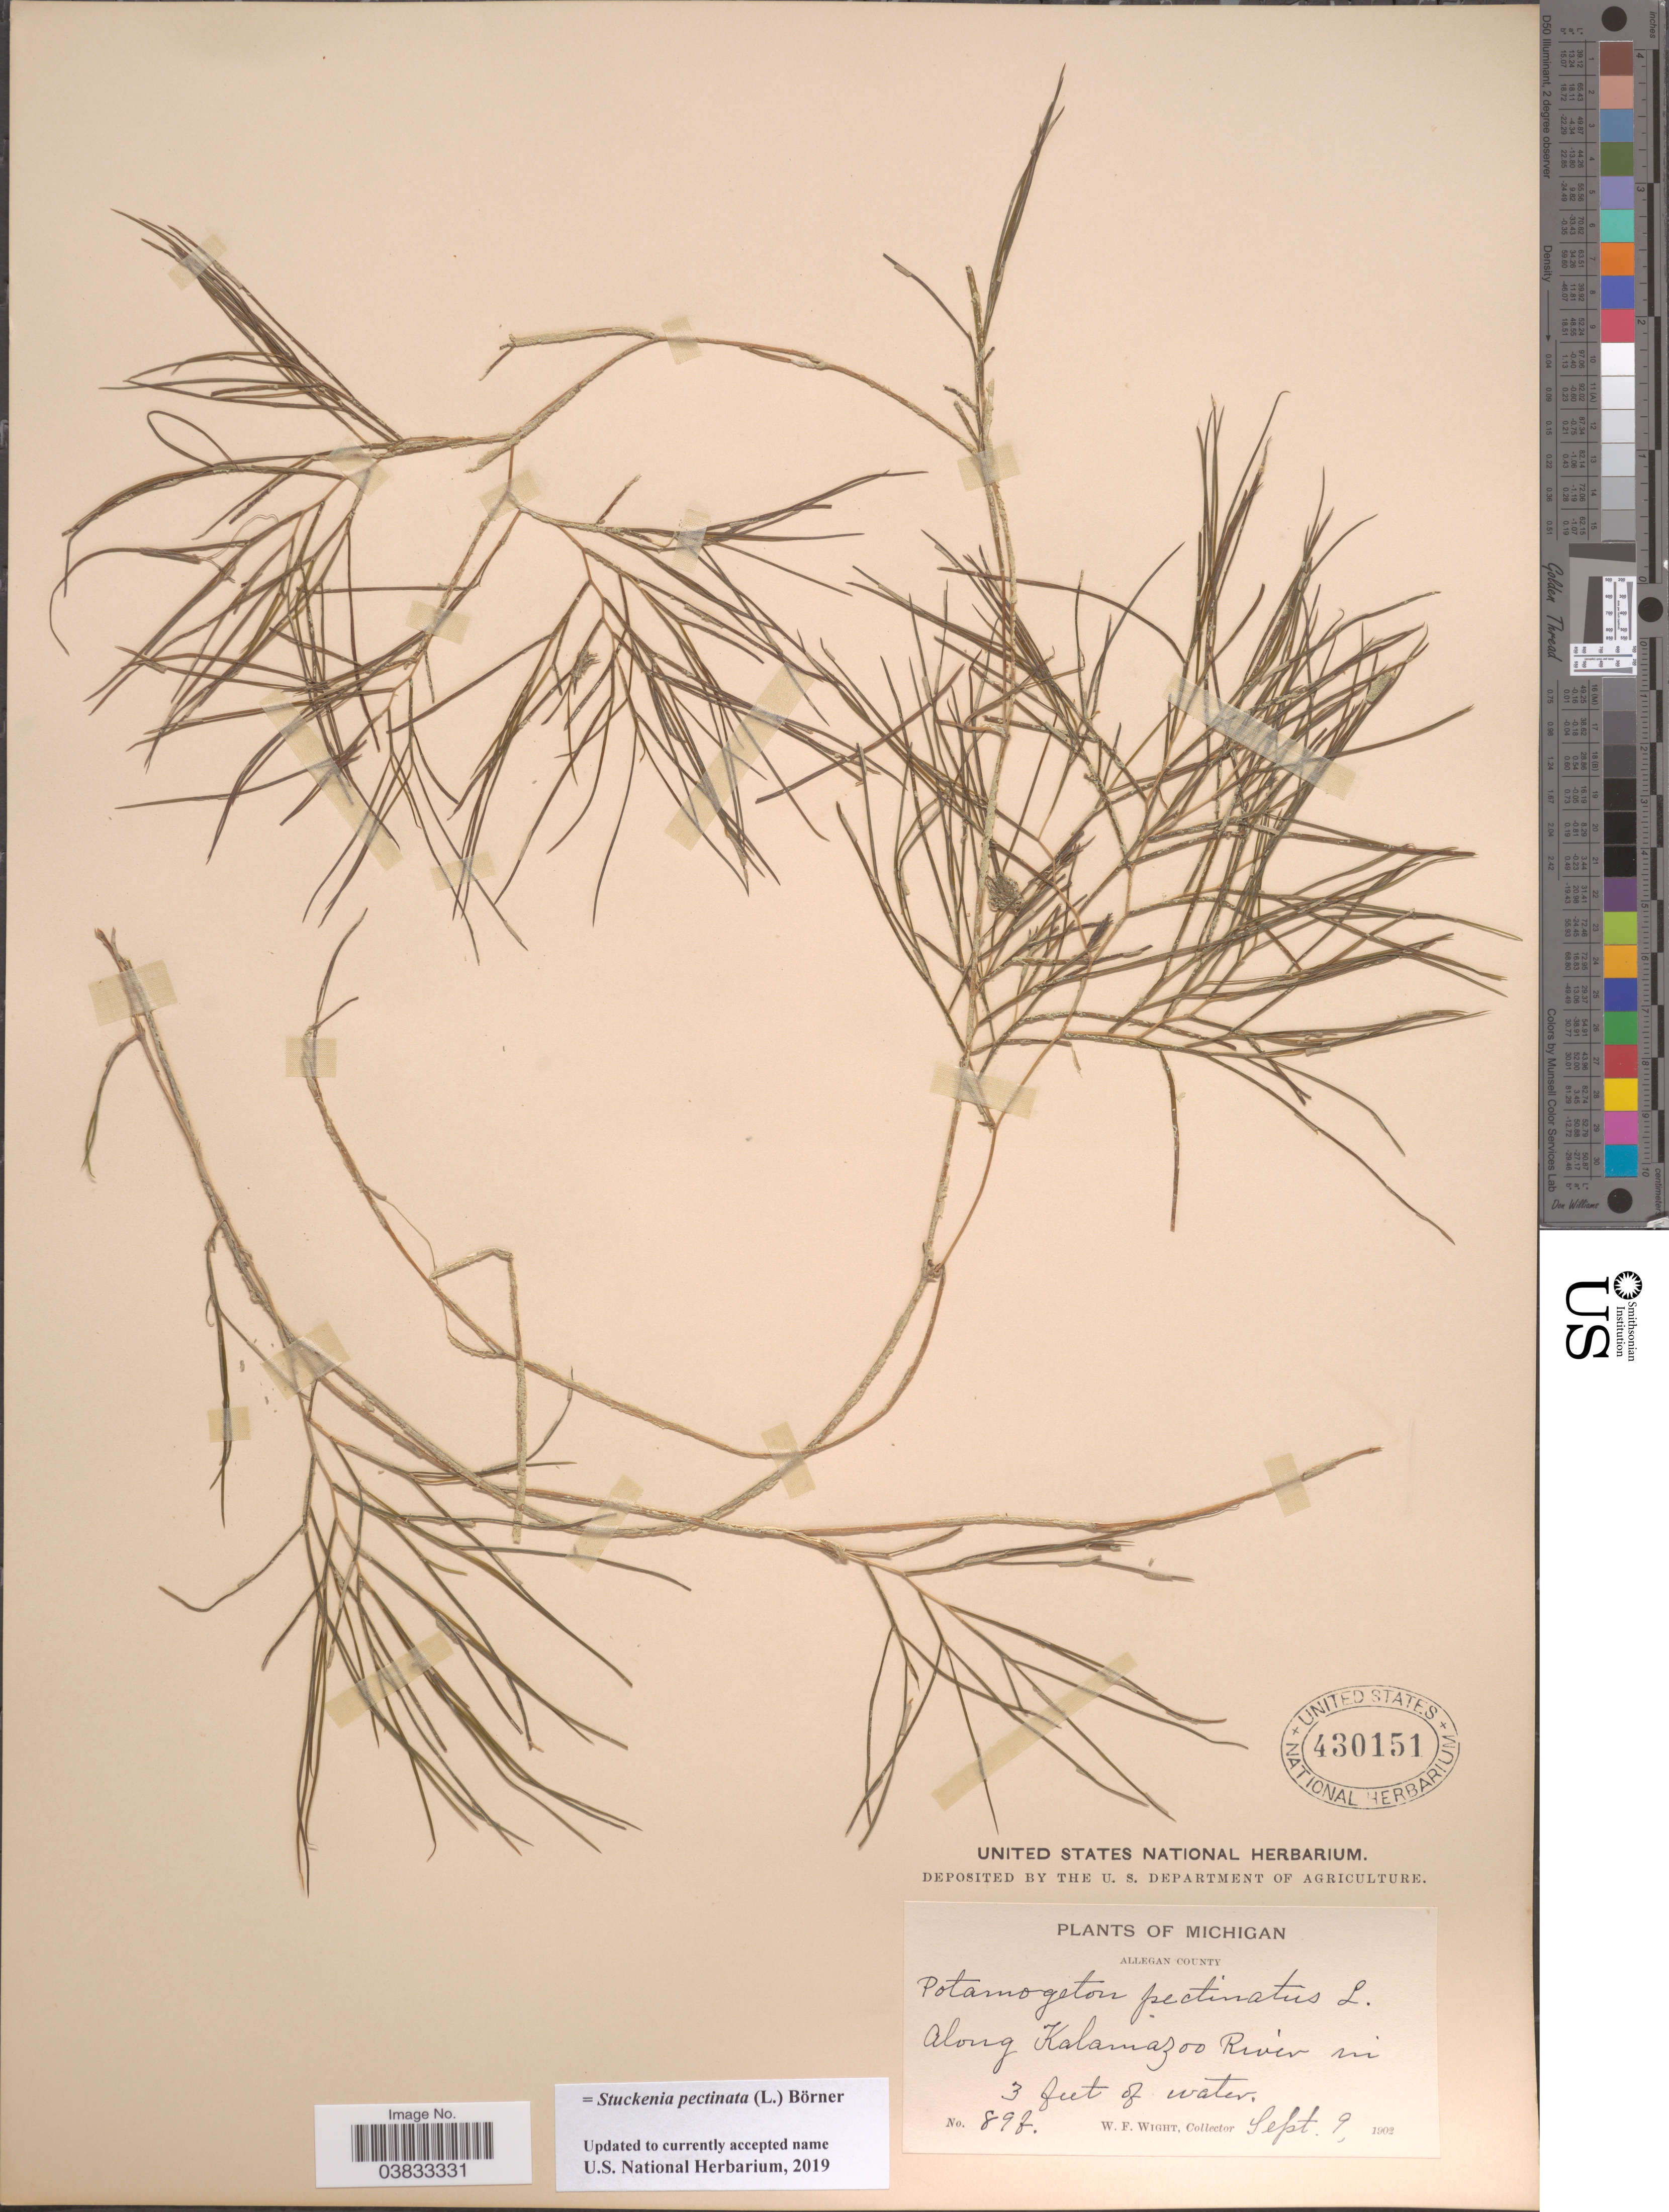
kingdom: Plantae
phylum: Tracheophyta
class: Liliopsida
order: Alismatales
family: Potamogetonaceae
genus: Stuckenia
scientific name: Stuckenia pectinata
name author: (L.) Börner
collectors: W. Wight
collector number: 897*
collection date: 1902-09-09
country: United States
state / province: Michigan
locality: Allegan County. Along Kalamazoo River.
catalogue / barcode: US 430151